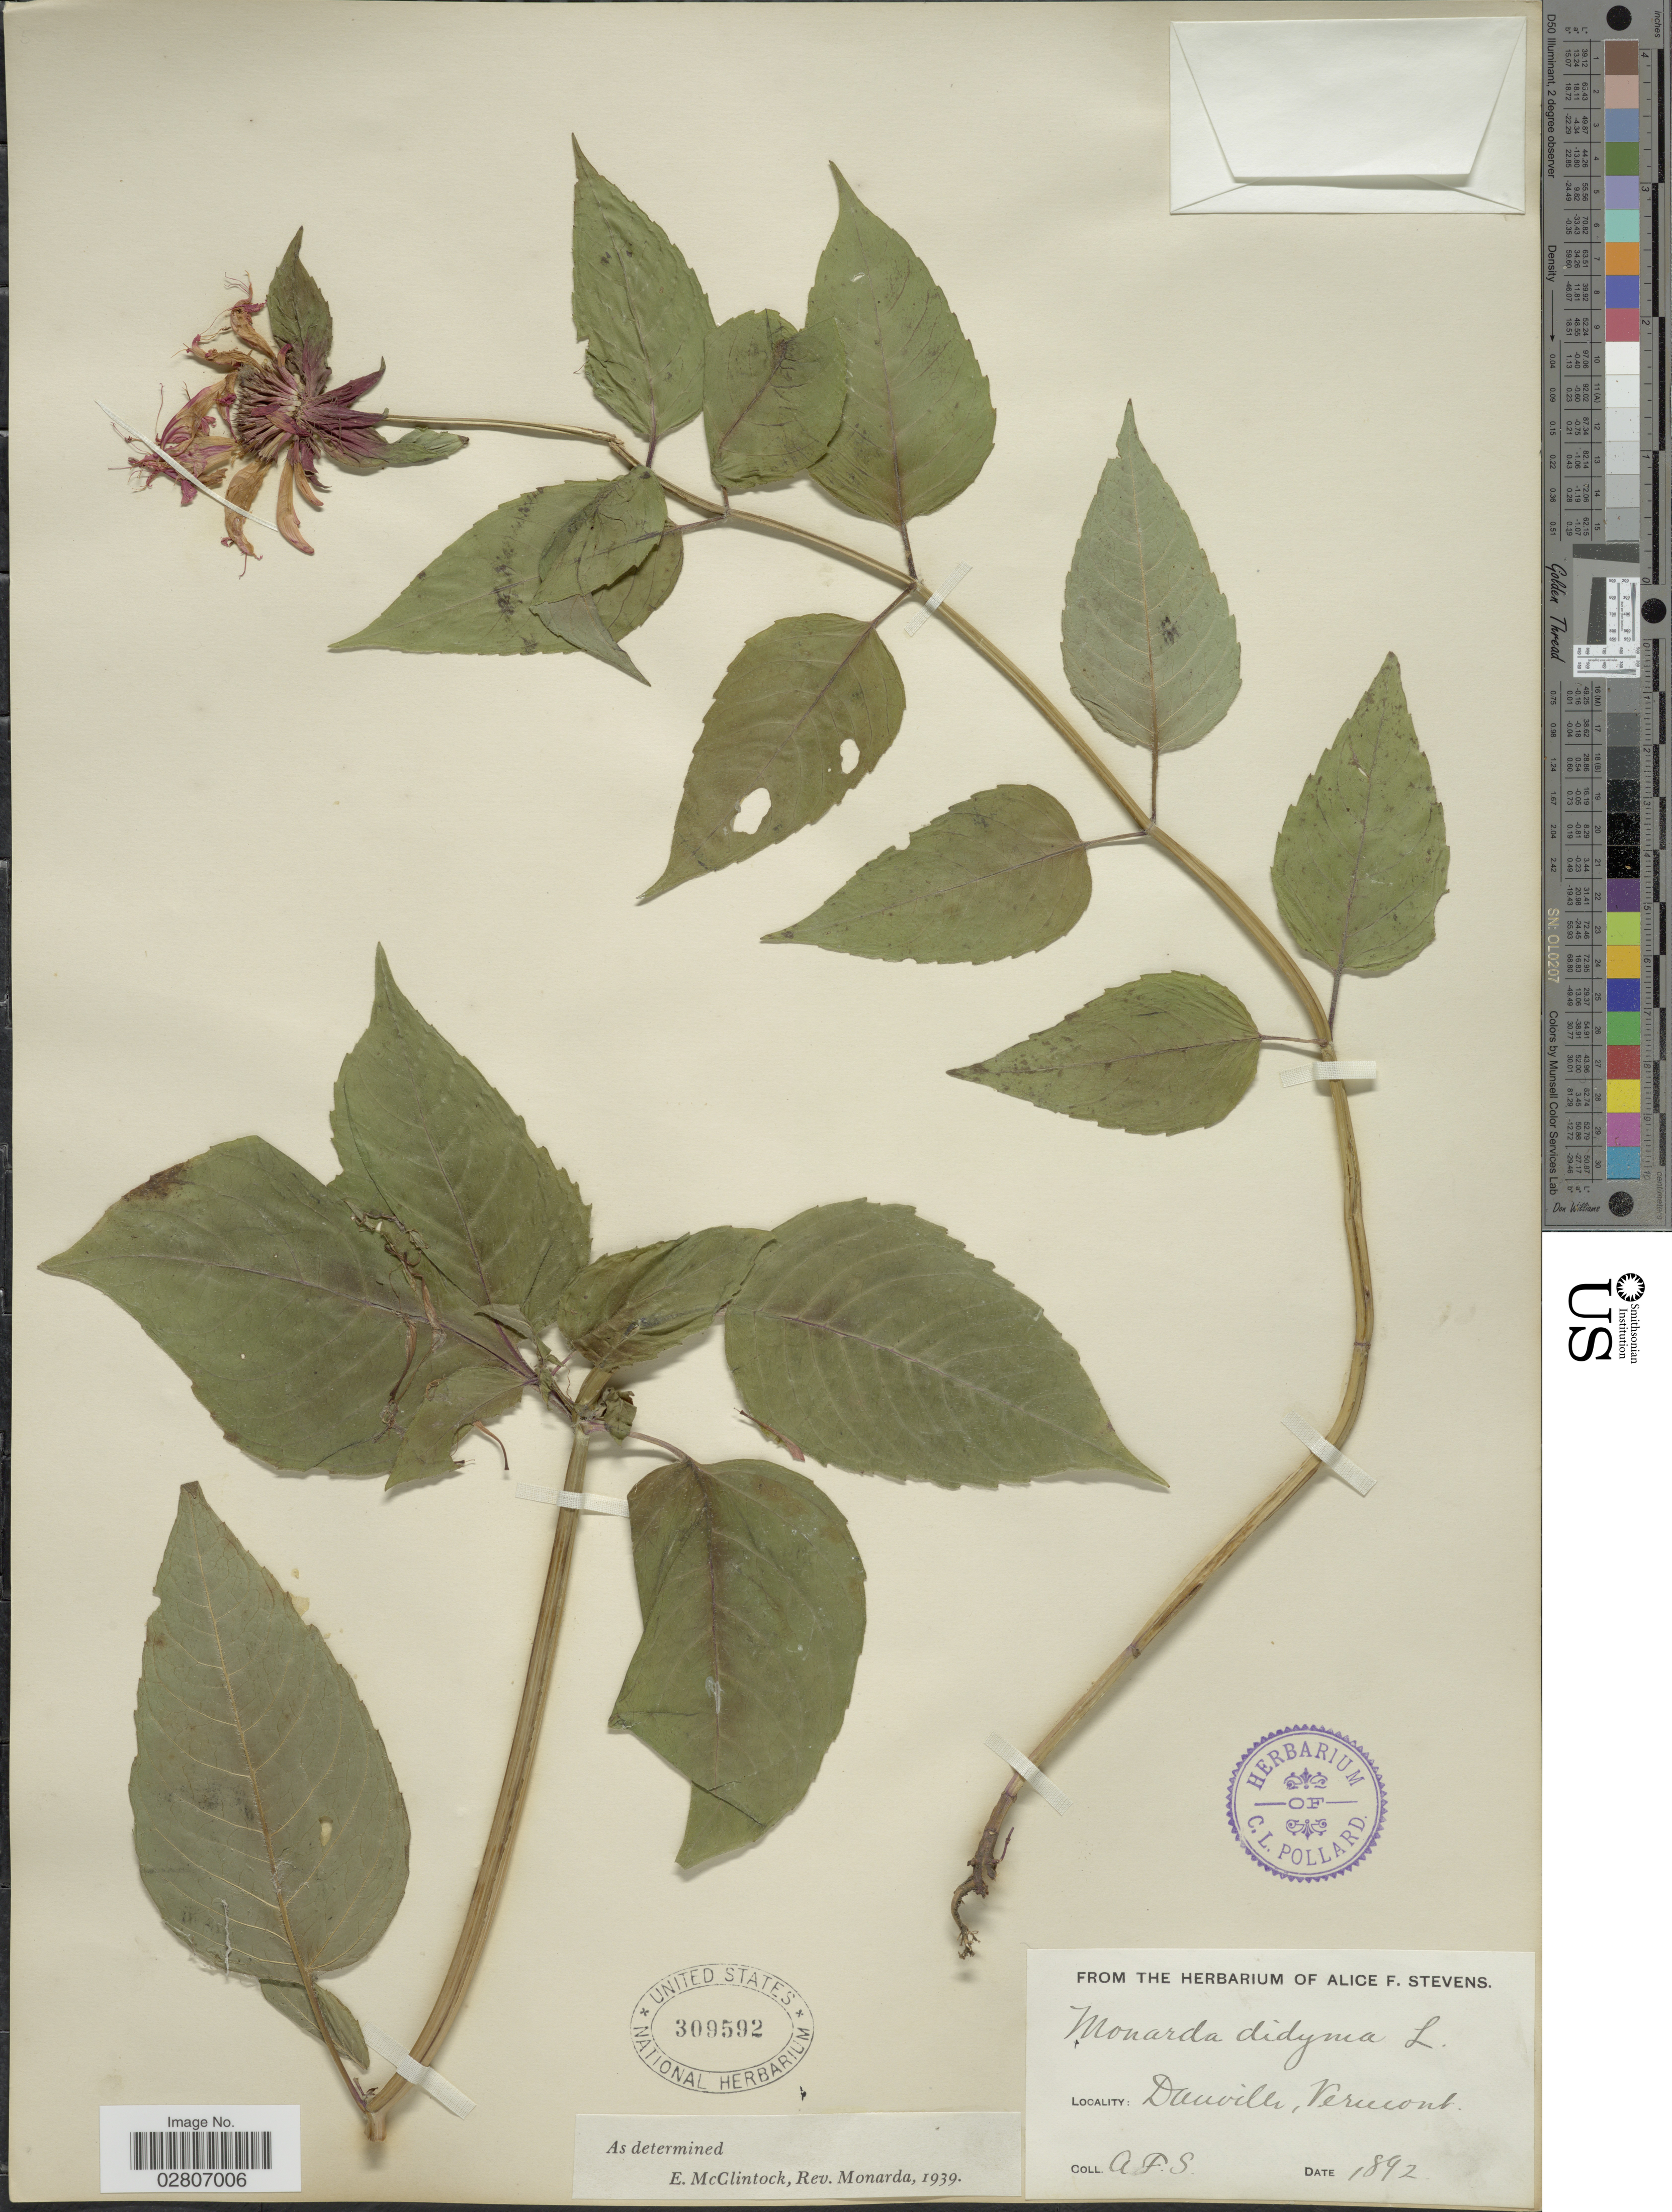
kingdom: Plantae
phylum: Tracheophyta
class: Magnoliopsida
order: Lamiales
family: Lamiaceae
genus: Monarda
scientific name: Monarda didyma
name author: L.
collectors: A. Stevens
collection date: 1892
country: United States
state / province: Vermont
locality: Danville.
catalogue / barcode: US 309592